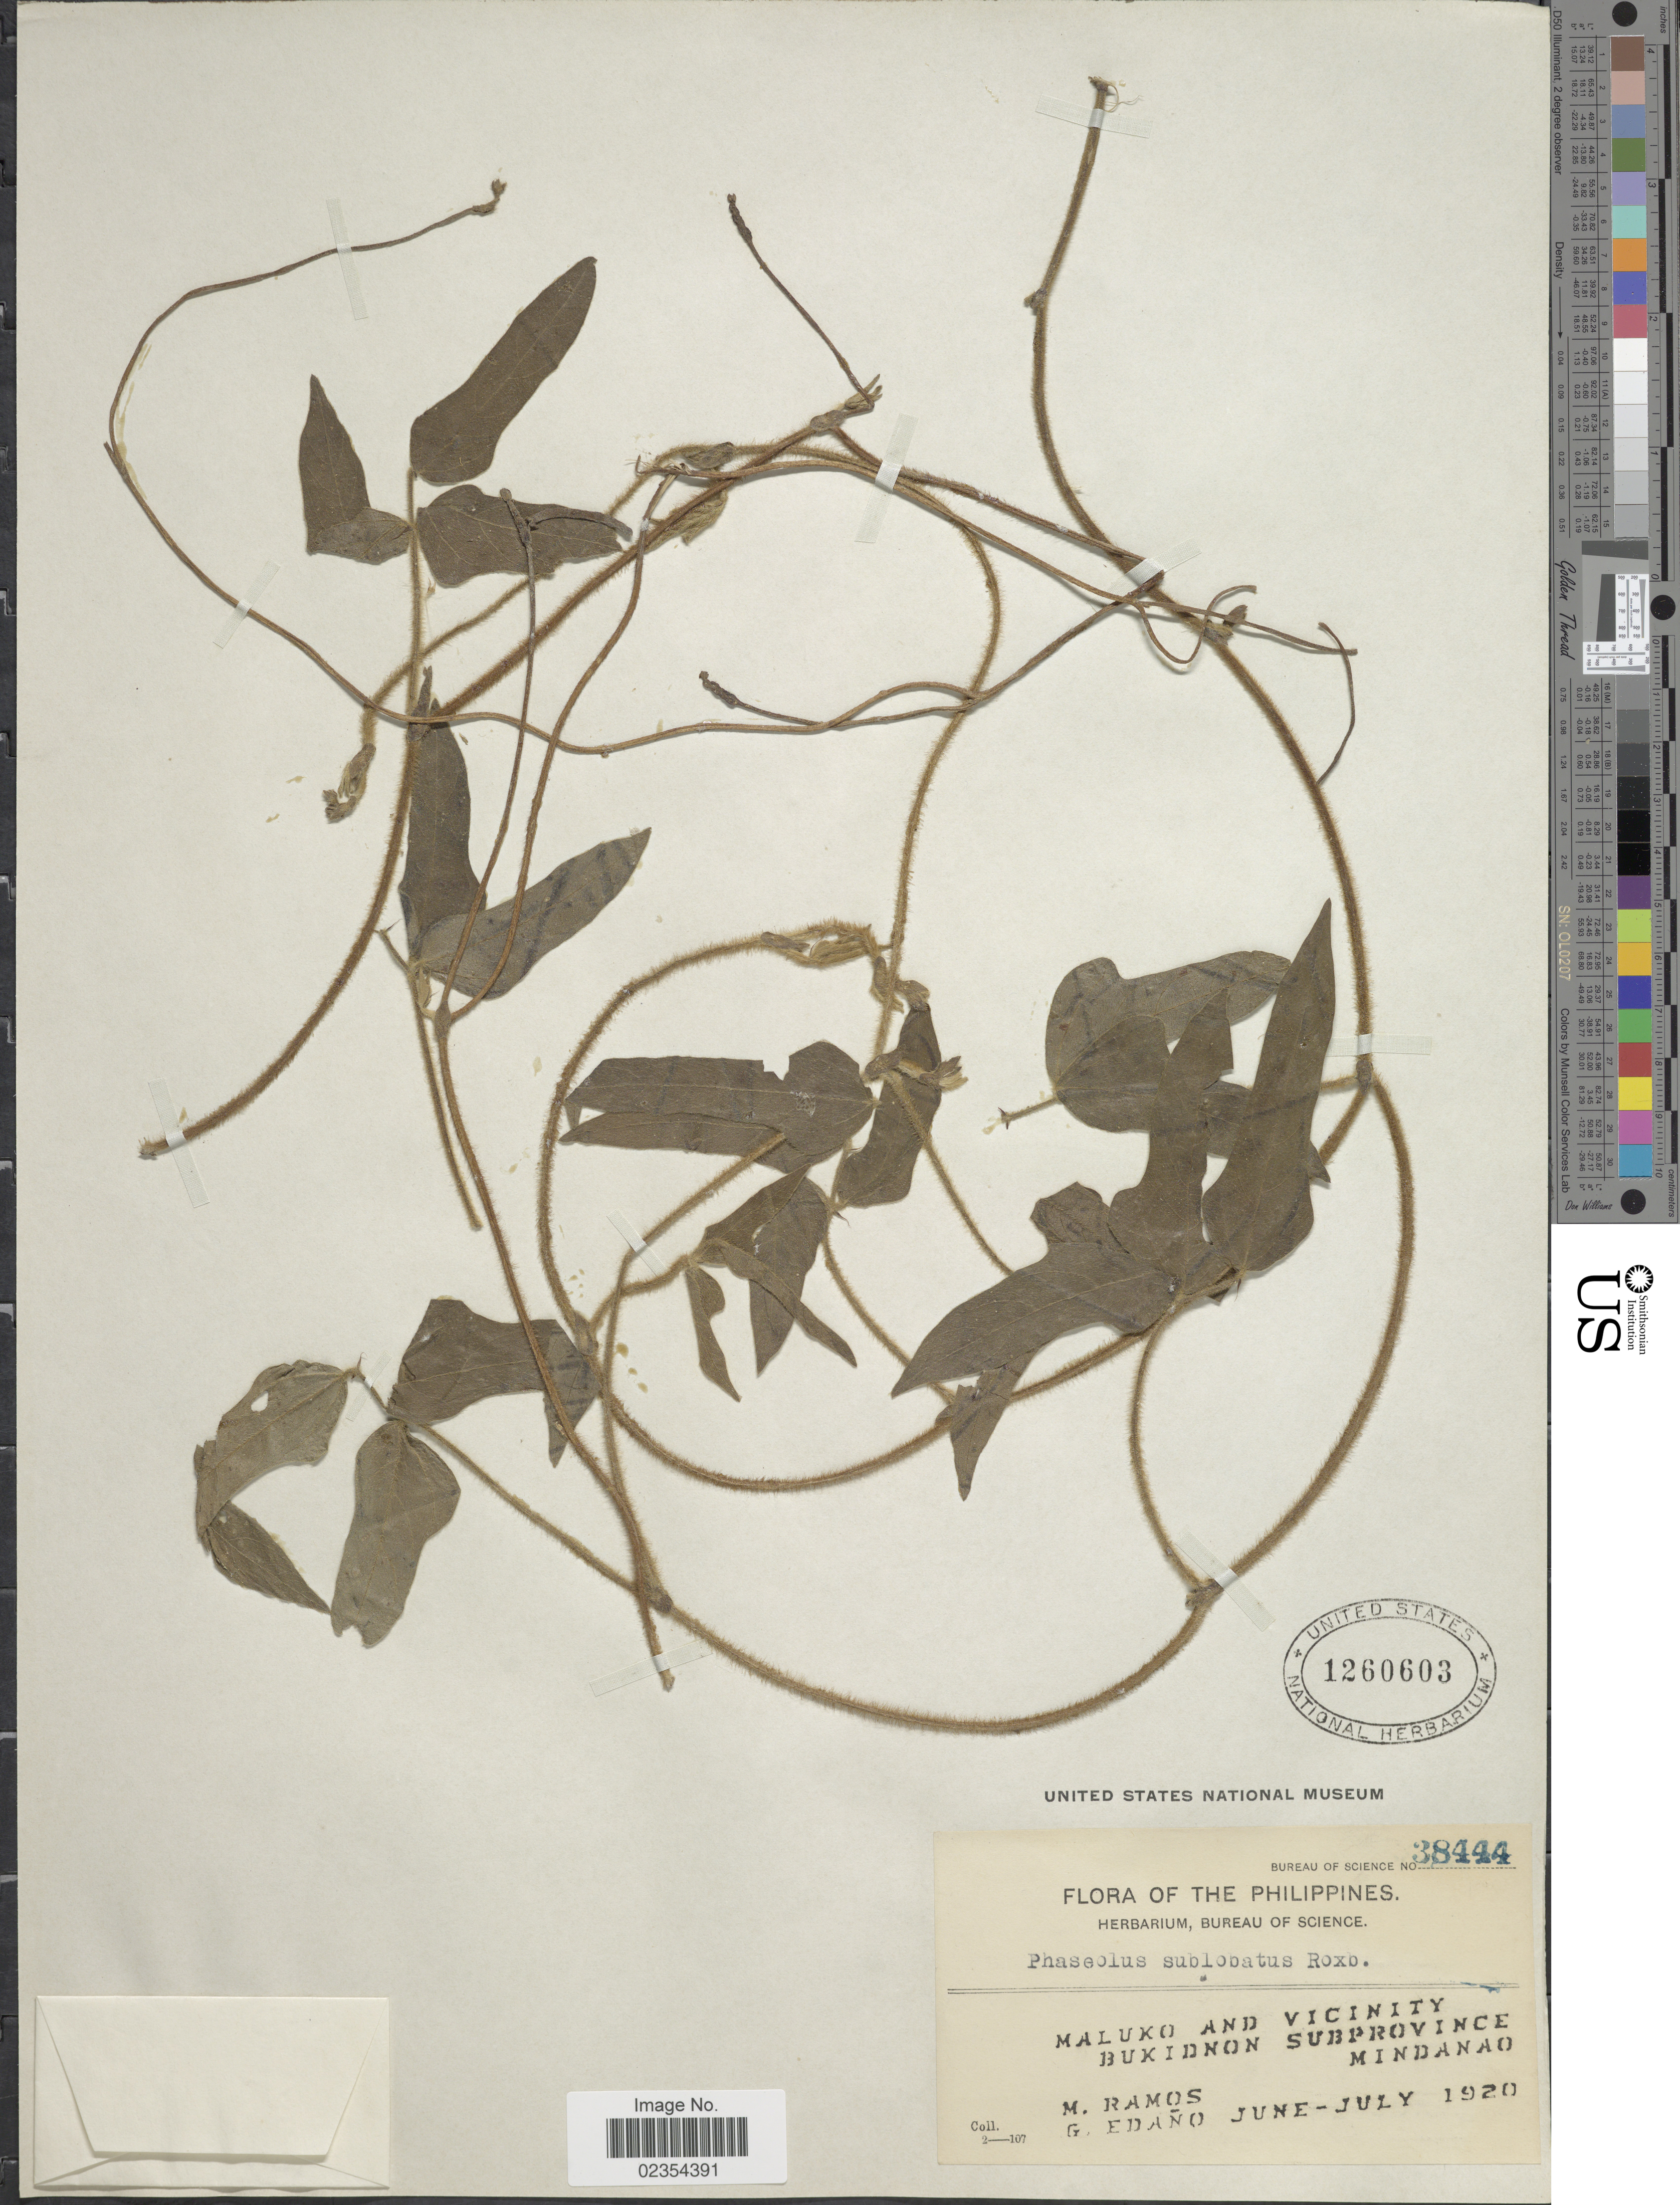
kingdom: Plantae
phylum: Tracheophyta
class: Magnoliopsida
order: Fabales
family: Fabaceae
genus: Vigna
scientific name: Vigna radiata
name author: (L.) R. Wilczek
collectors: M. Ramos & G. Edaño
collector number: Bureau of Science 38444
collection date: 1920-06/1920-07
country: Philippines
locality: Maluko and vicinity, Bukidnon Subprovince, Mindanao.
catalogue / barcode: US 1260603